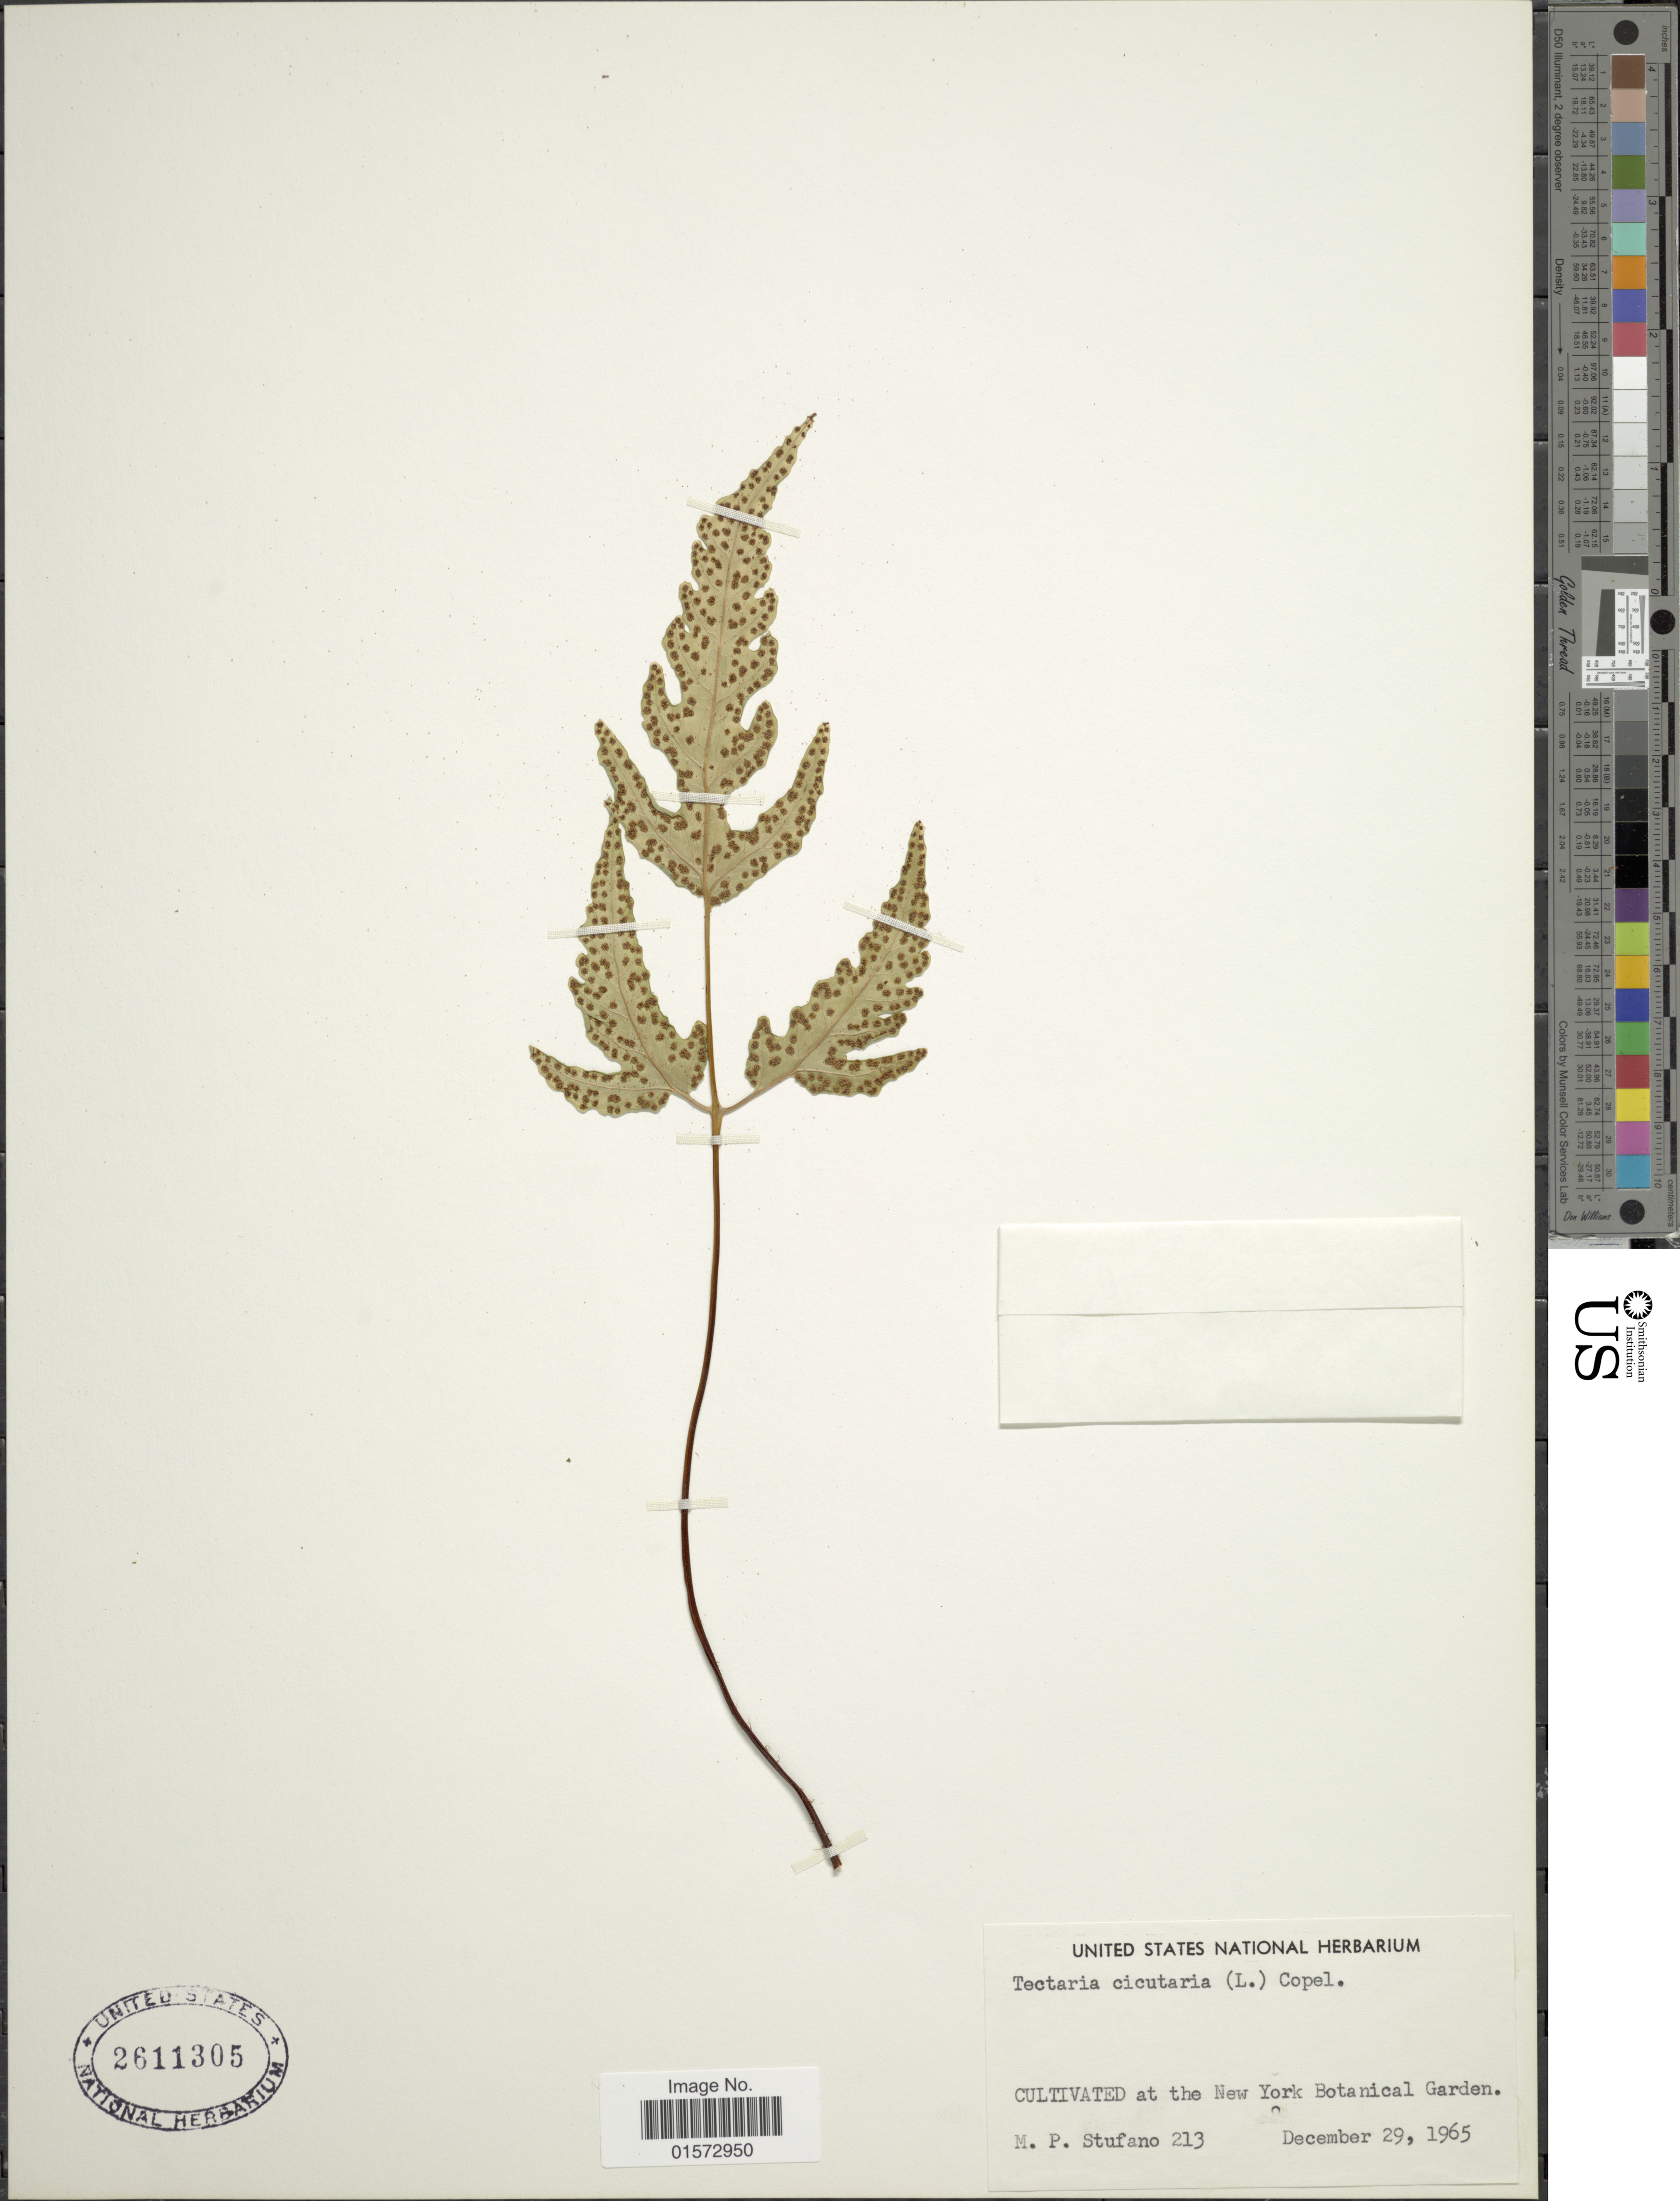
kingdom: Plantae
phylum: Tracheophyta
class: Polypodiopsida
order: Polypodiales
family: Tectariaceae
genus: Tectaria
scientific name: Tectaria cicutaria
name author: (L.) Copel.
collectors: M. Stufano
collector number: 213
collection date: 1965-12-29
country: United States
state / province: New York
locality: At the New York Botanical Garden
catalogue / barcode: US 2611305